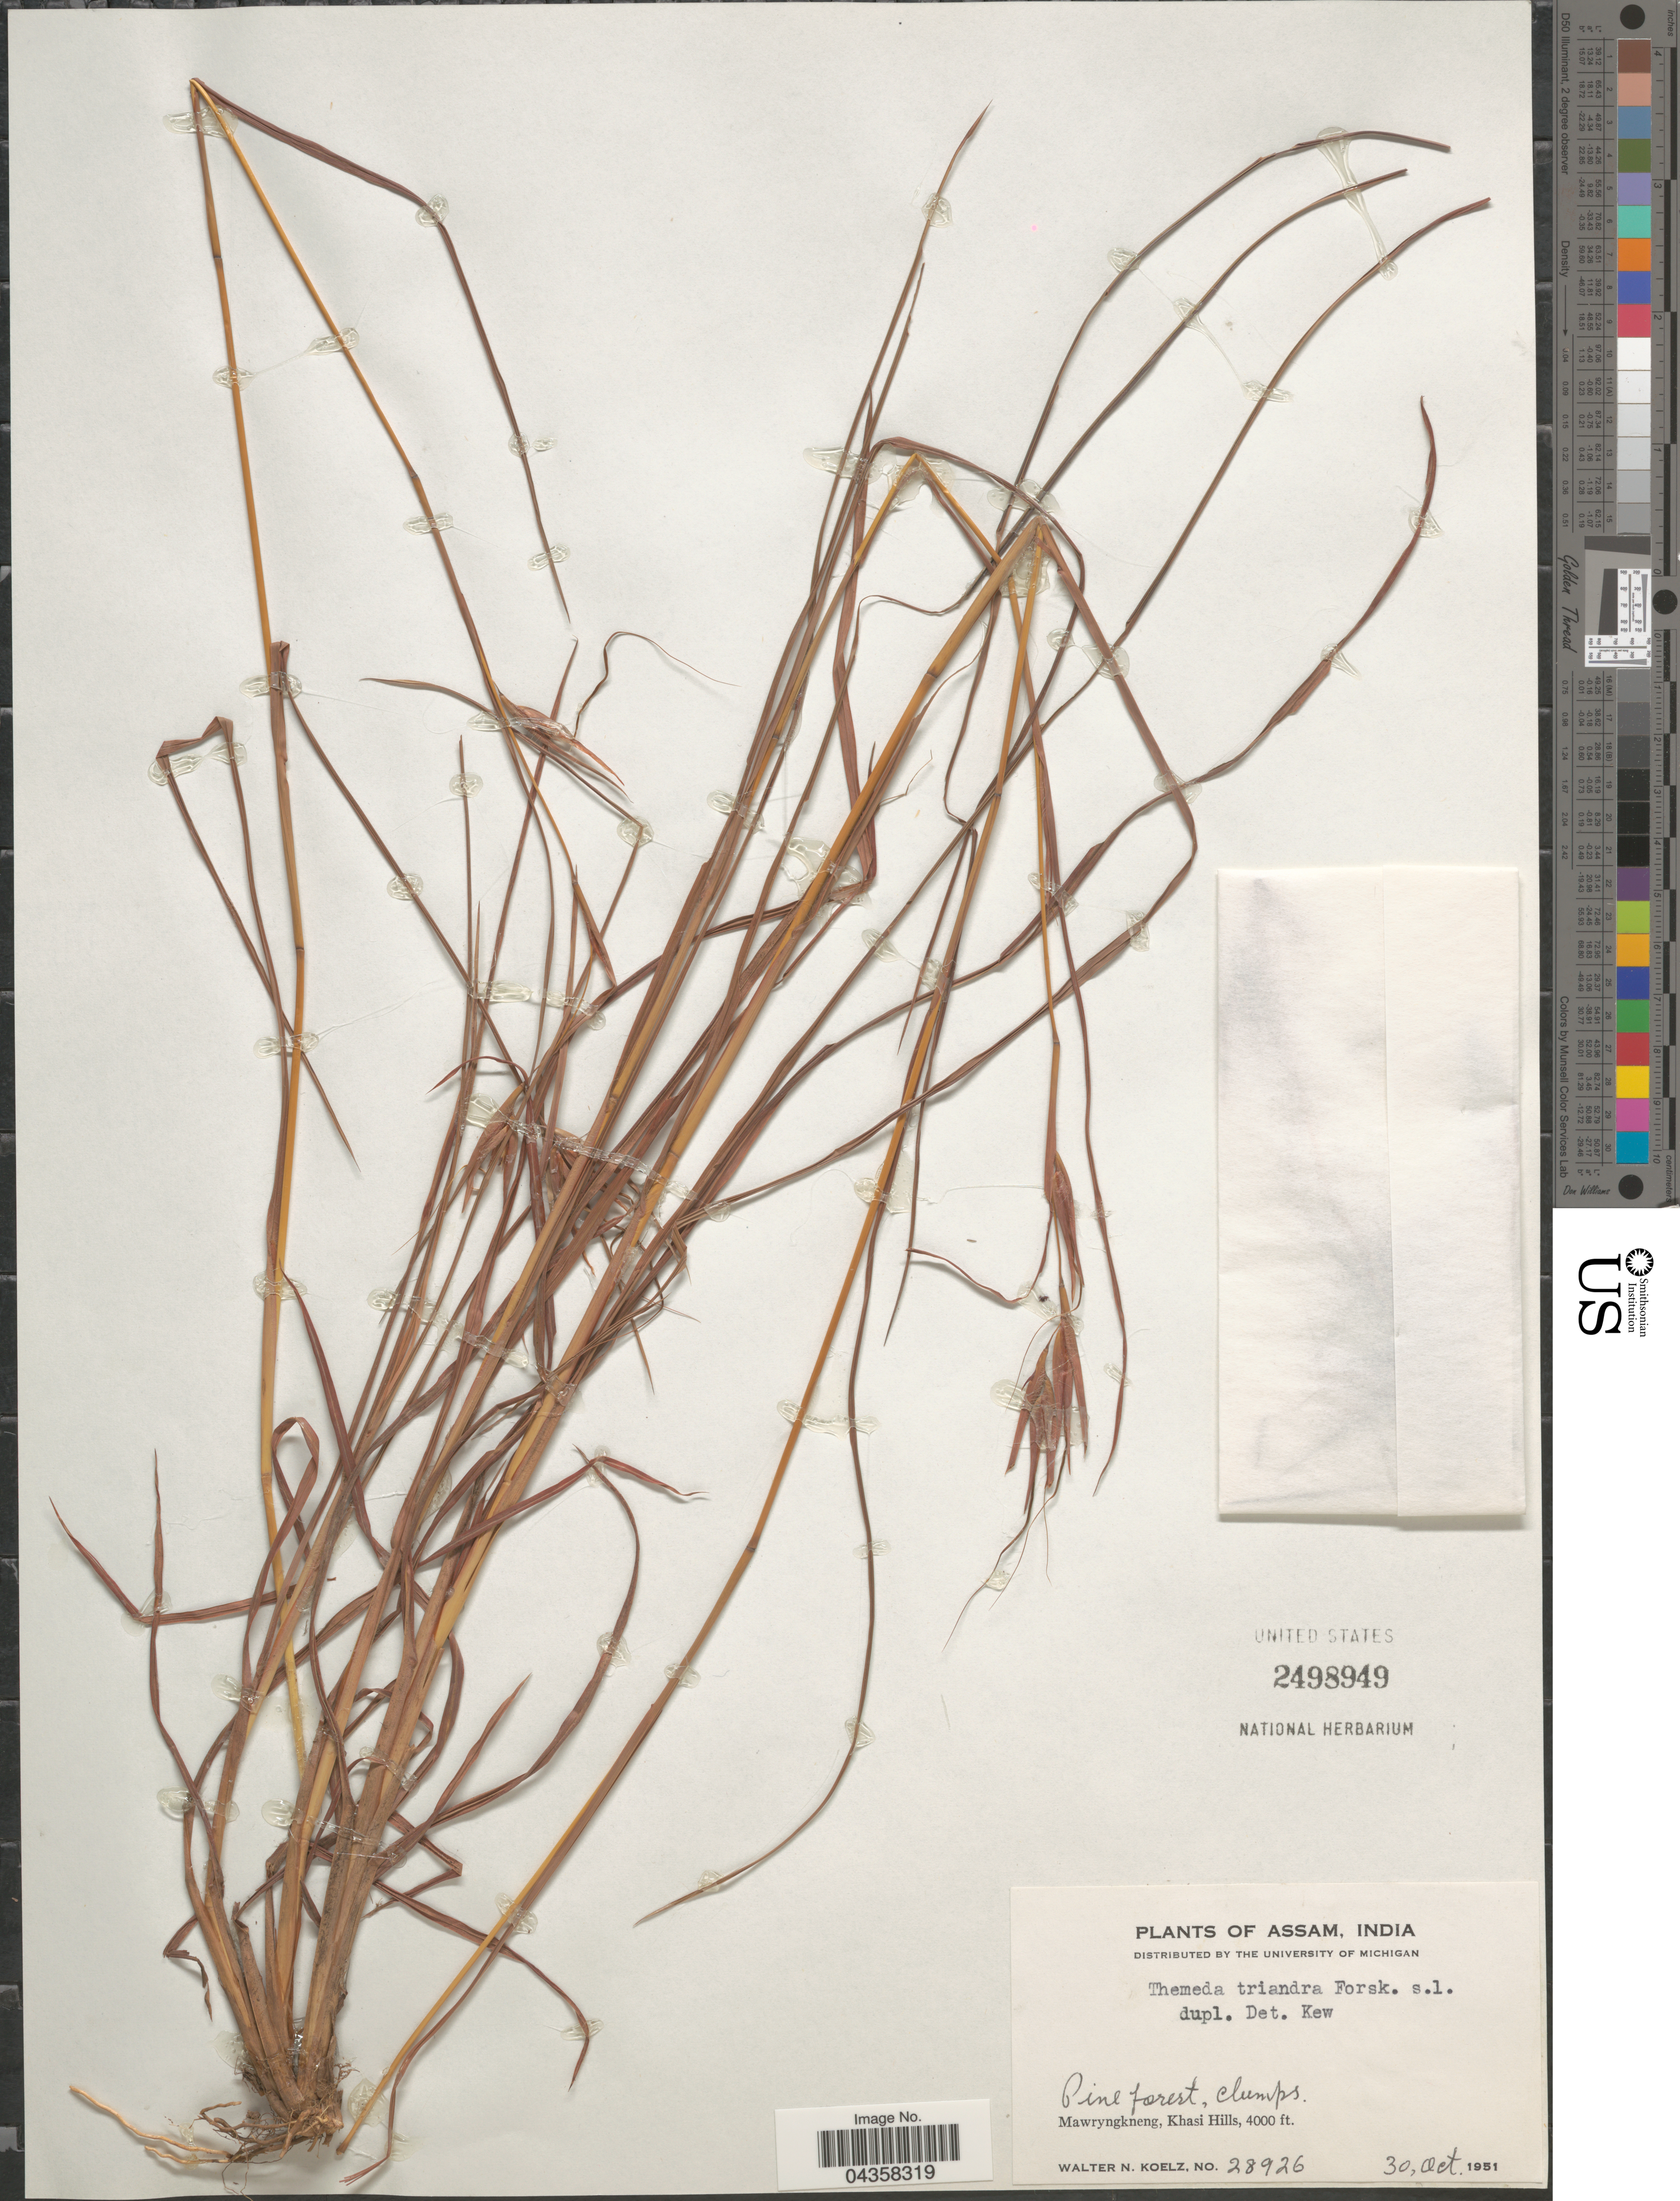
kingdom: Plantae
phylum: Tracheophyta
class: Liliopsida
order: Poales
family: Poaceae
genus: Themeda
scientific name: Themeda triandra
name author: Forssk.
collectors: W. N. Koelz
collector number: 28926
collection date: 1951-10-30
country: India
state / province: Meghalaya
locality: Mawryngkneng, Khasi Hills.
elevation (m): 1219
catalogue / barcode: US 2498949